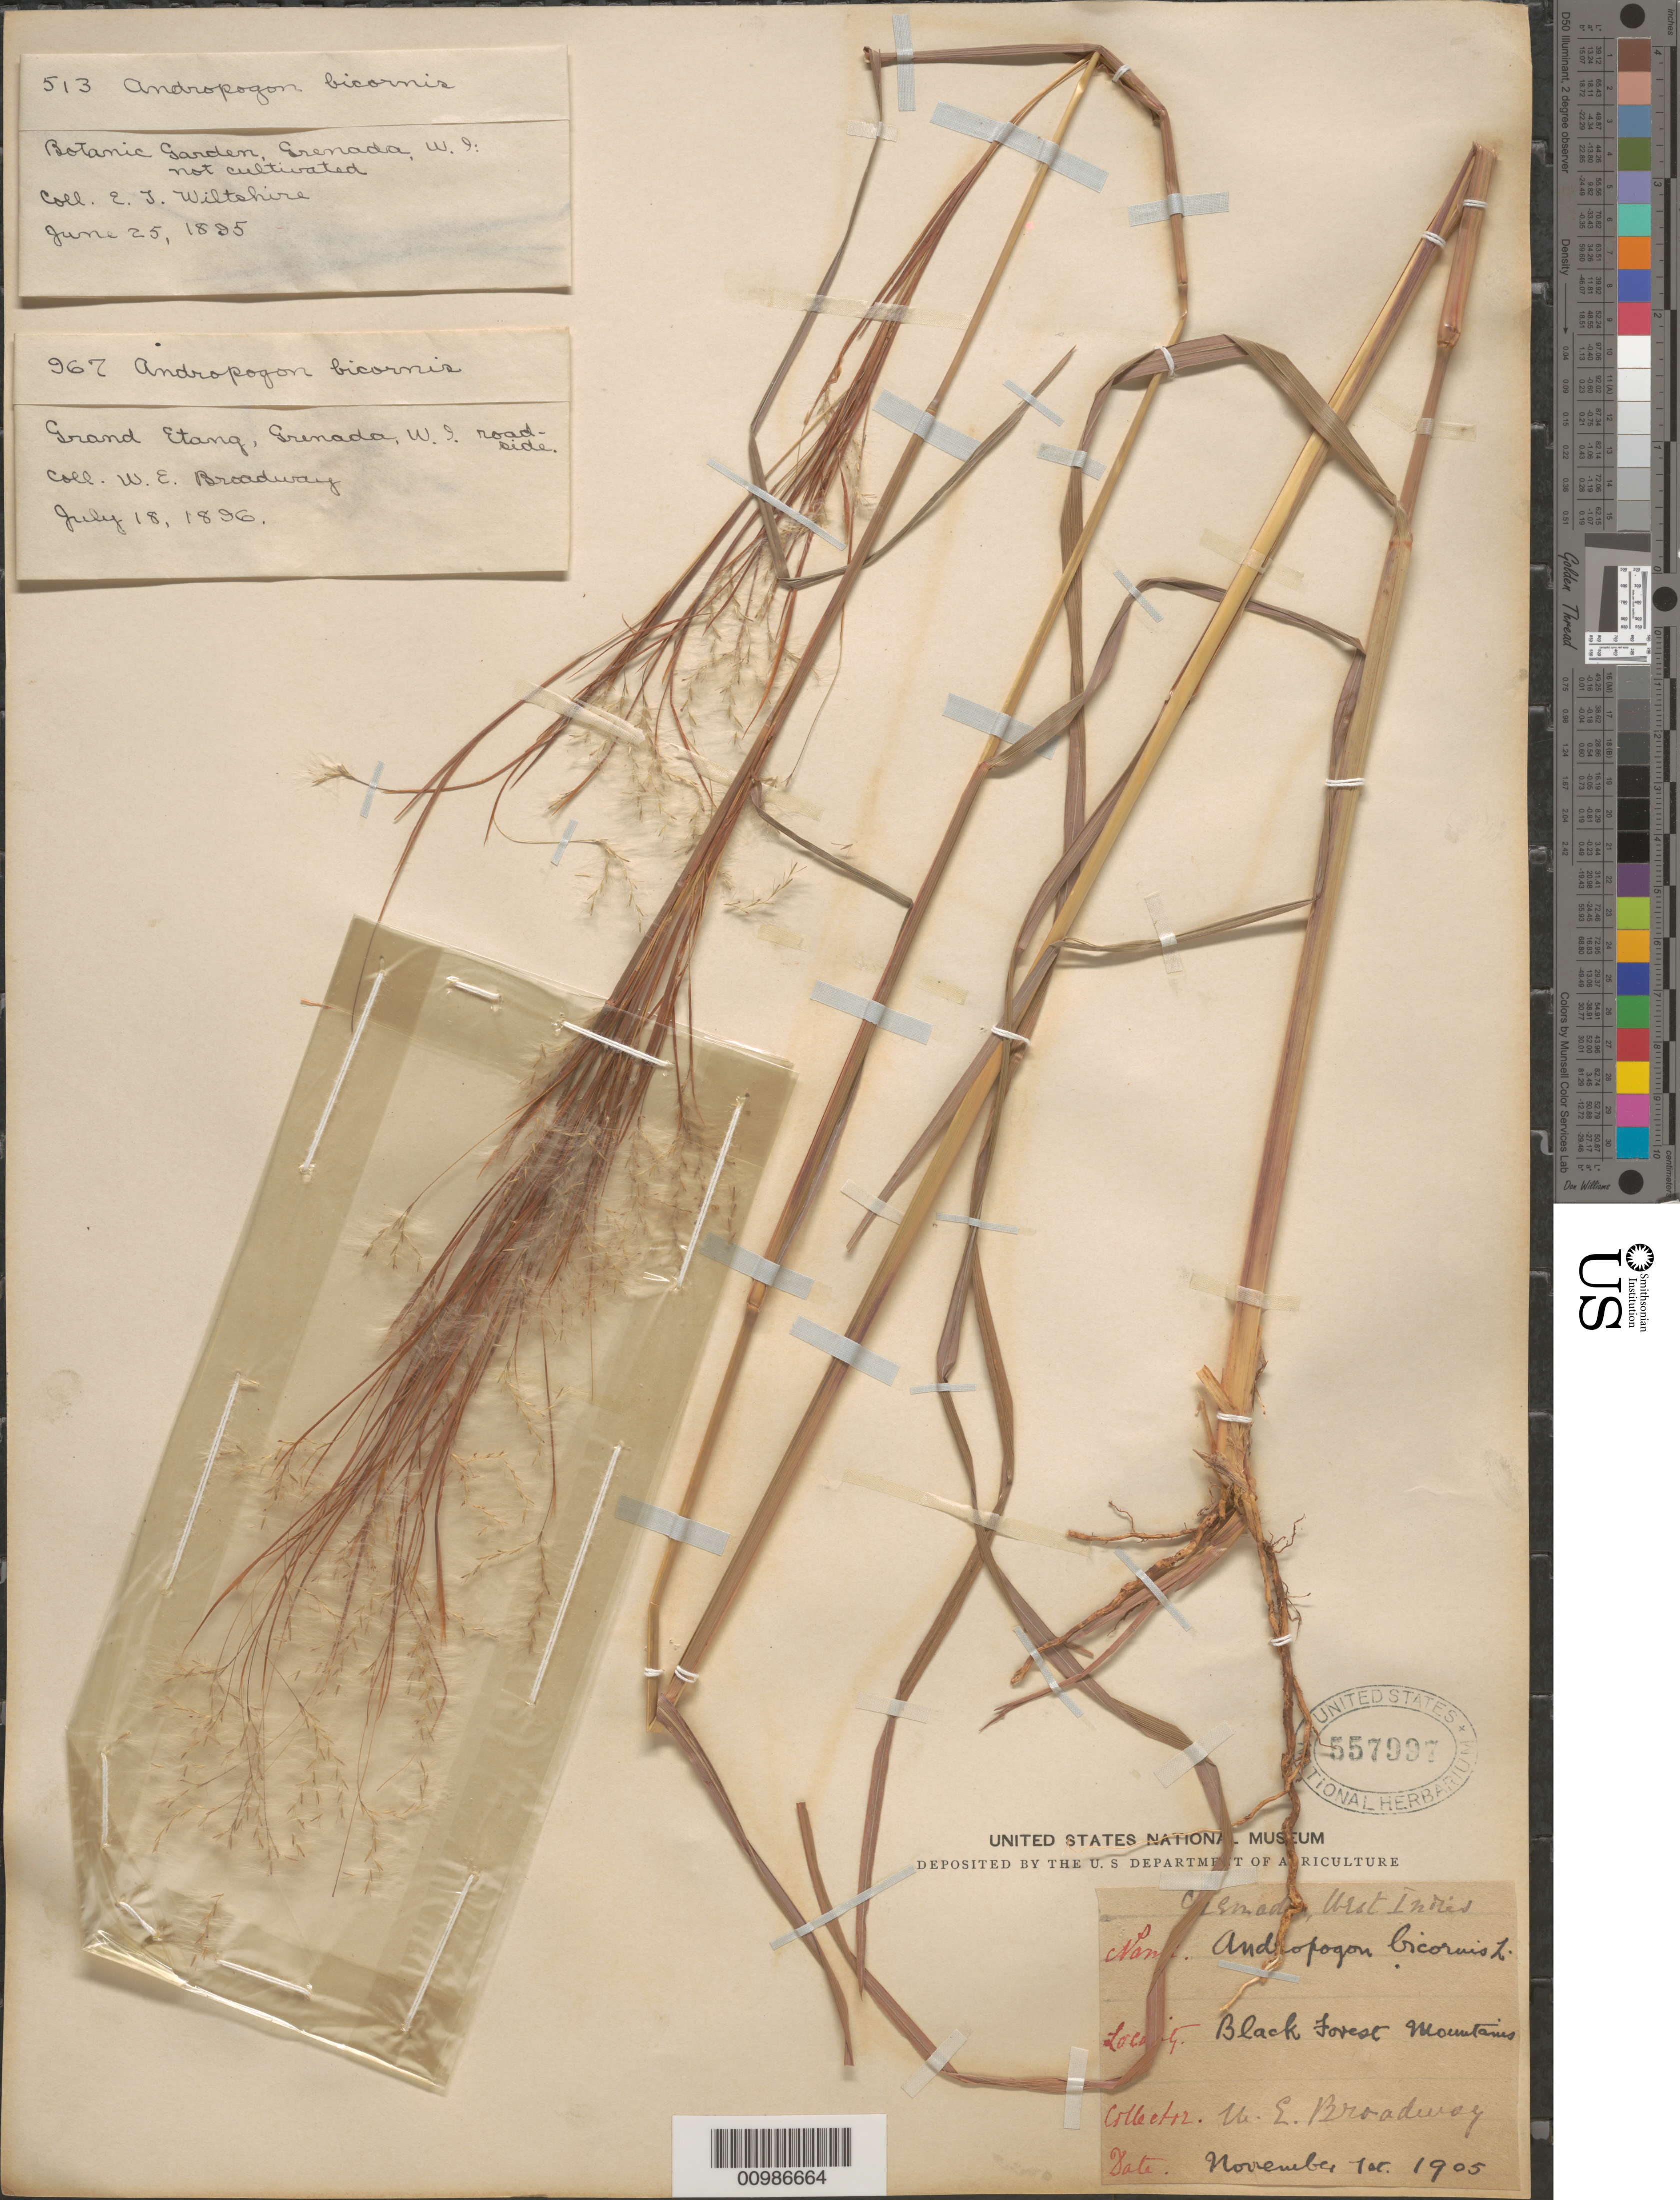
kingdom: Plantae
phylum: Tracheophyta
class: Liliopsida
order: Poales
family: Poaceae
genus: Andropogon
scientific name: Andropogon bicornis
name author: L.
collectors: W. E. Broadway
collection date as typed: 01 Nov 1905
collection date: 1905-11-01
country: Grenada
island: Grenada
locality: Black Forest Mountains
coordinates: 0 N, 0 E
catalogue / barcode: US 557997